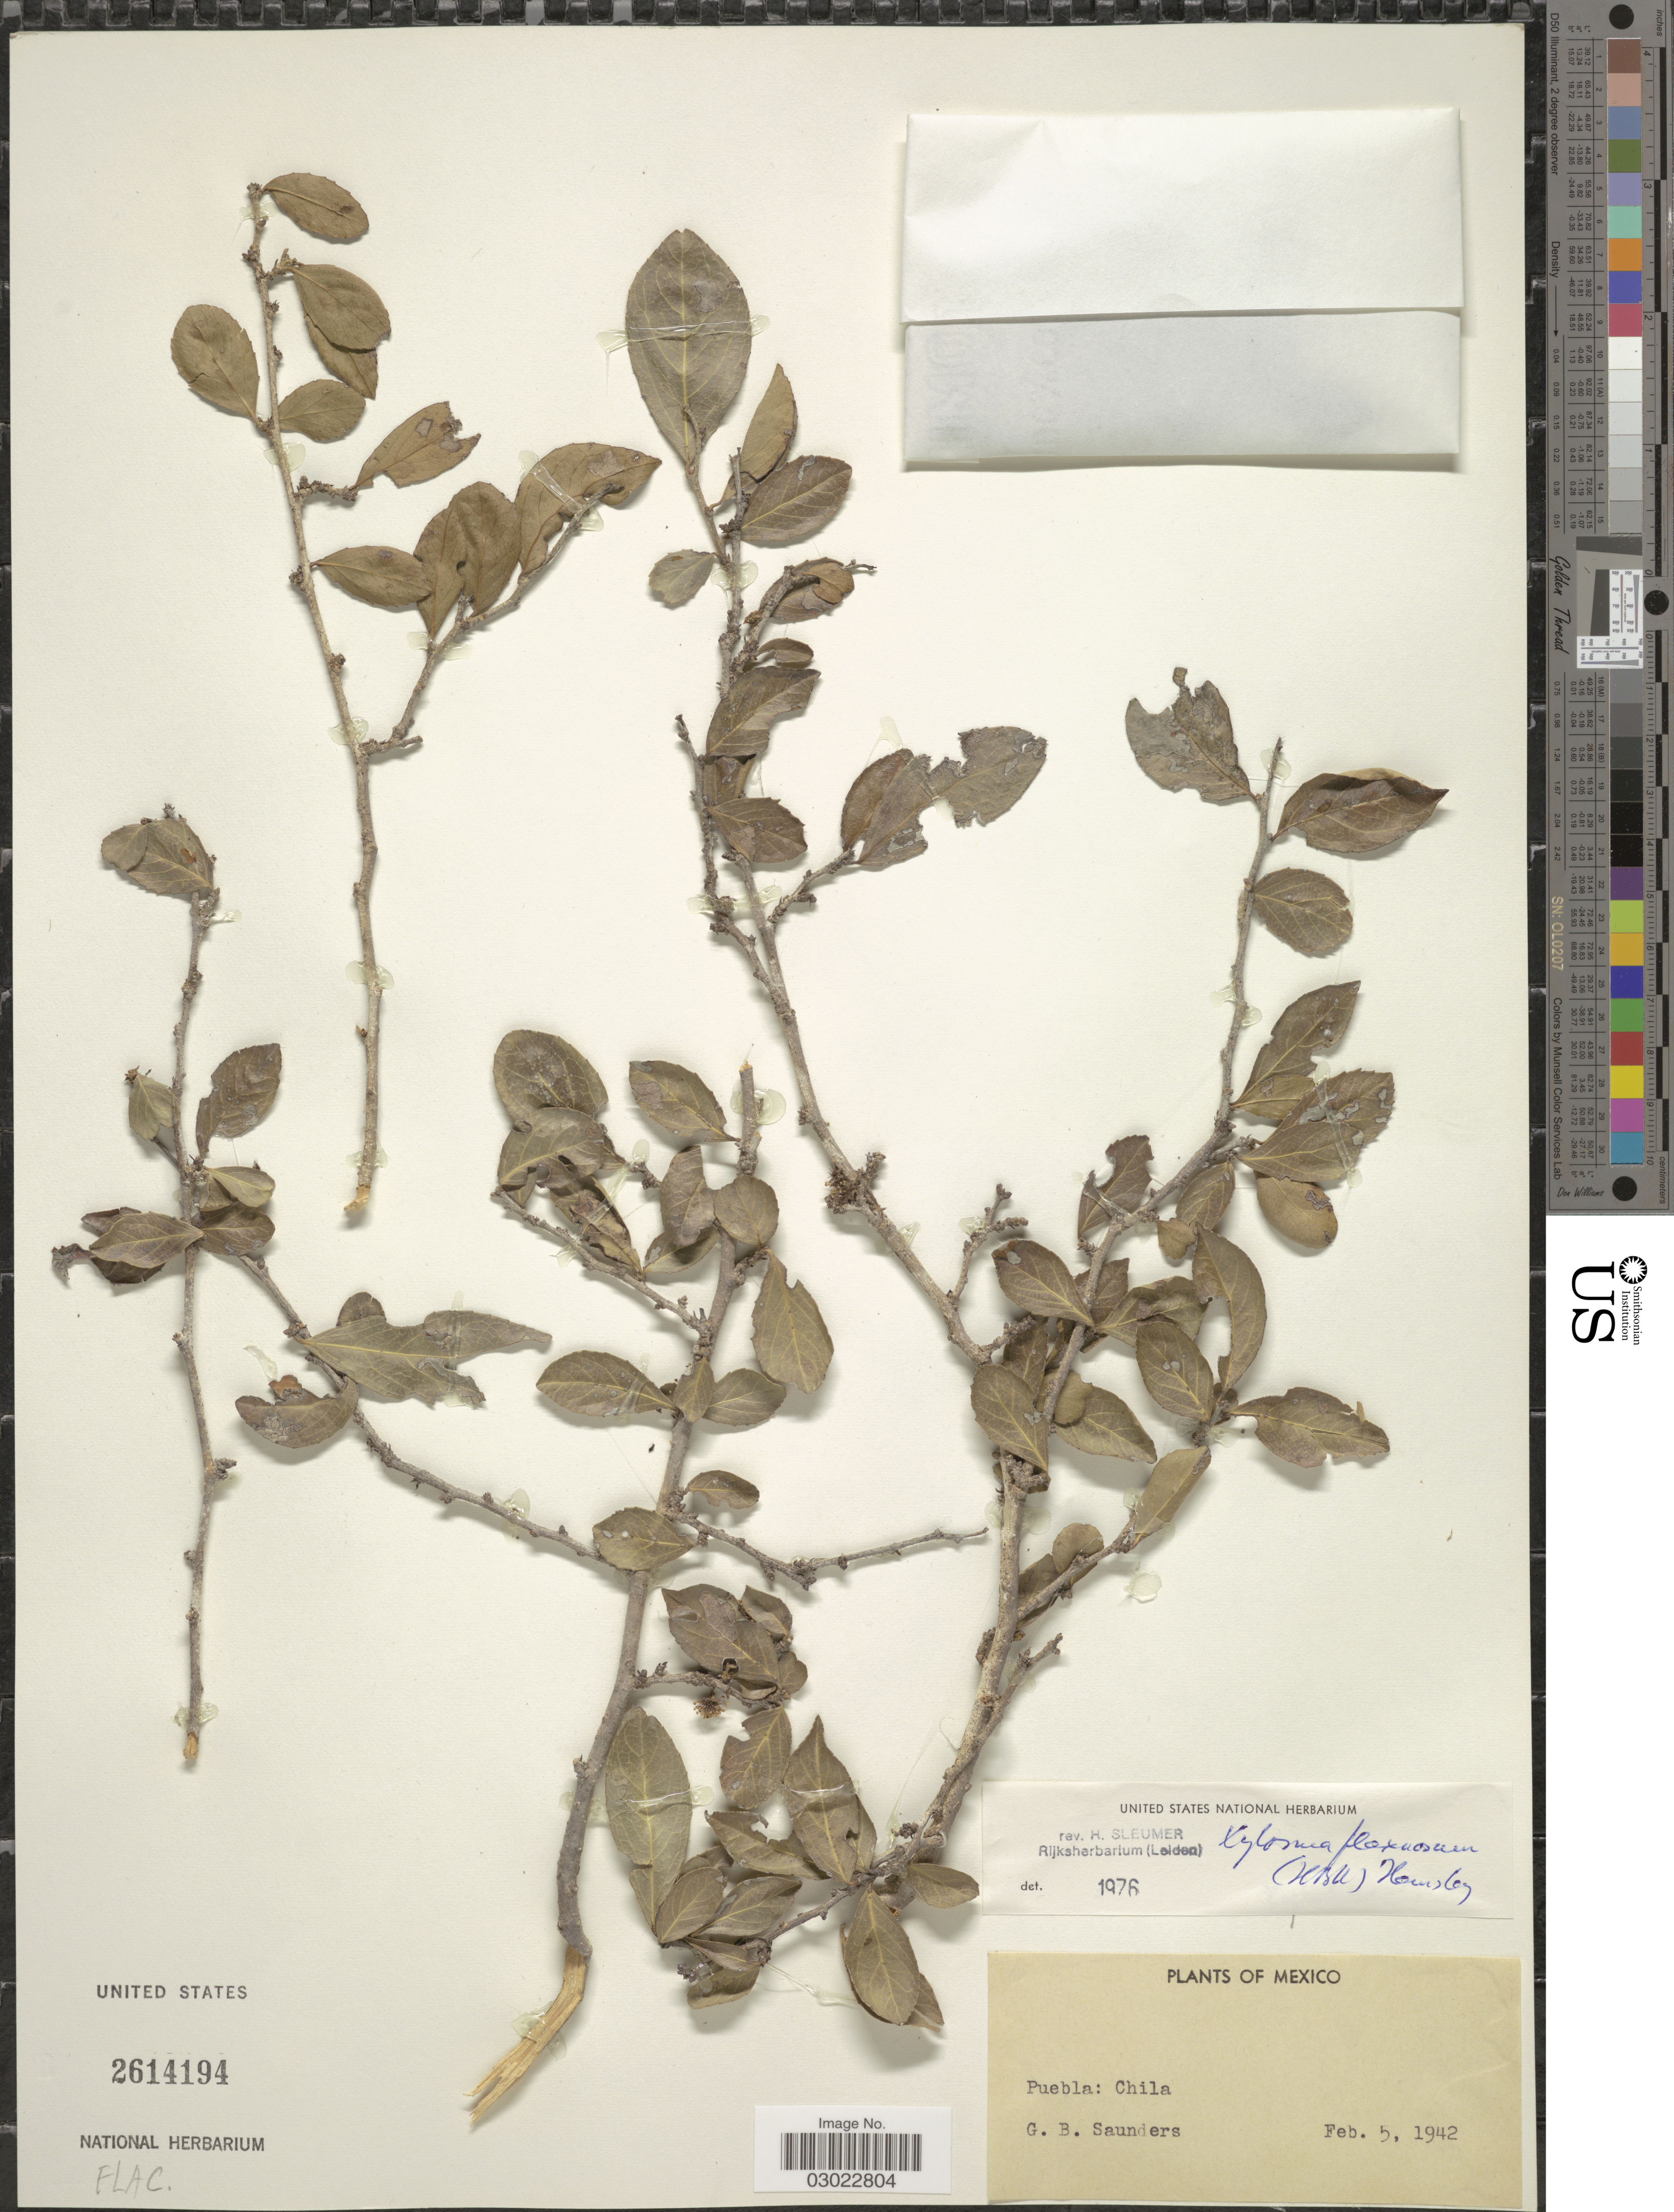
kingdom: Plantae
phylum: Tracheophyta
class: Magnoliopsida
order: Malpighiales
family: Salicaceae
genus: Xylosma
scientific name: Xylosma flexuosa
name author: (Kunth) Hemsl.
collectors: G. B. Saunders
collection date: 1942-02-05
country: Mexico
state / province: Puebla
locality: Chila.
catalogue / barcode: US 2614194